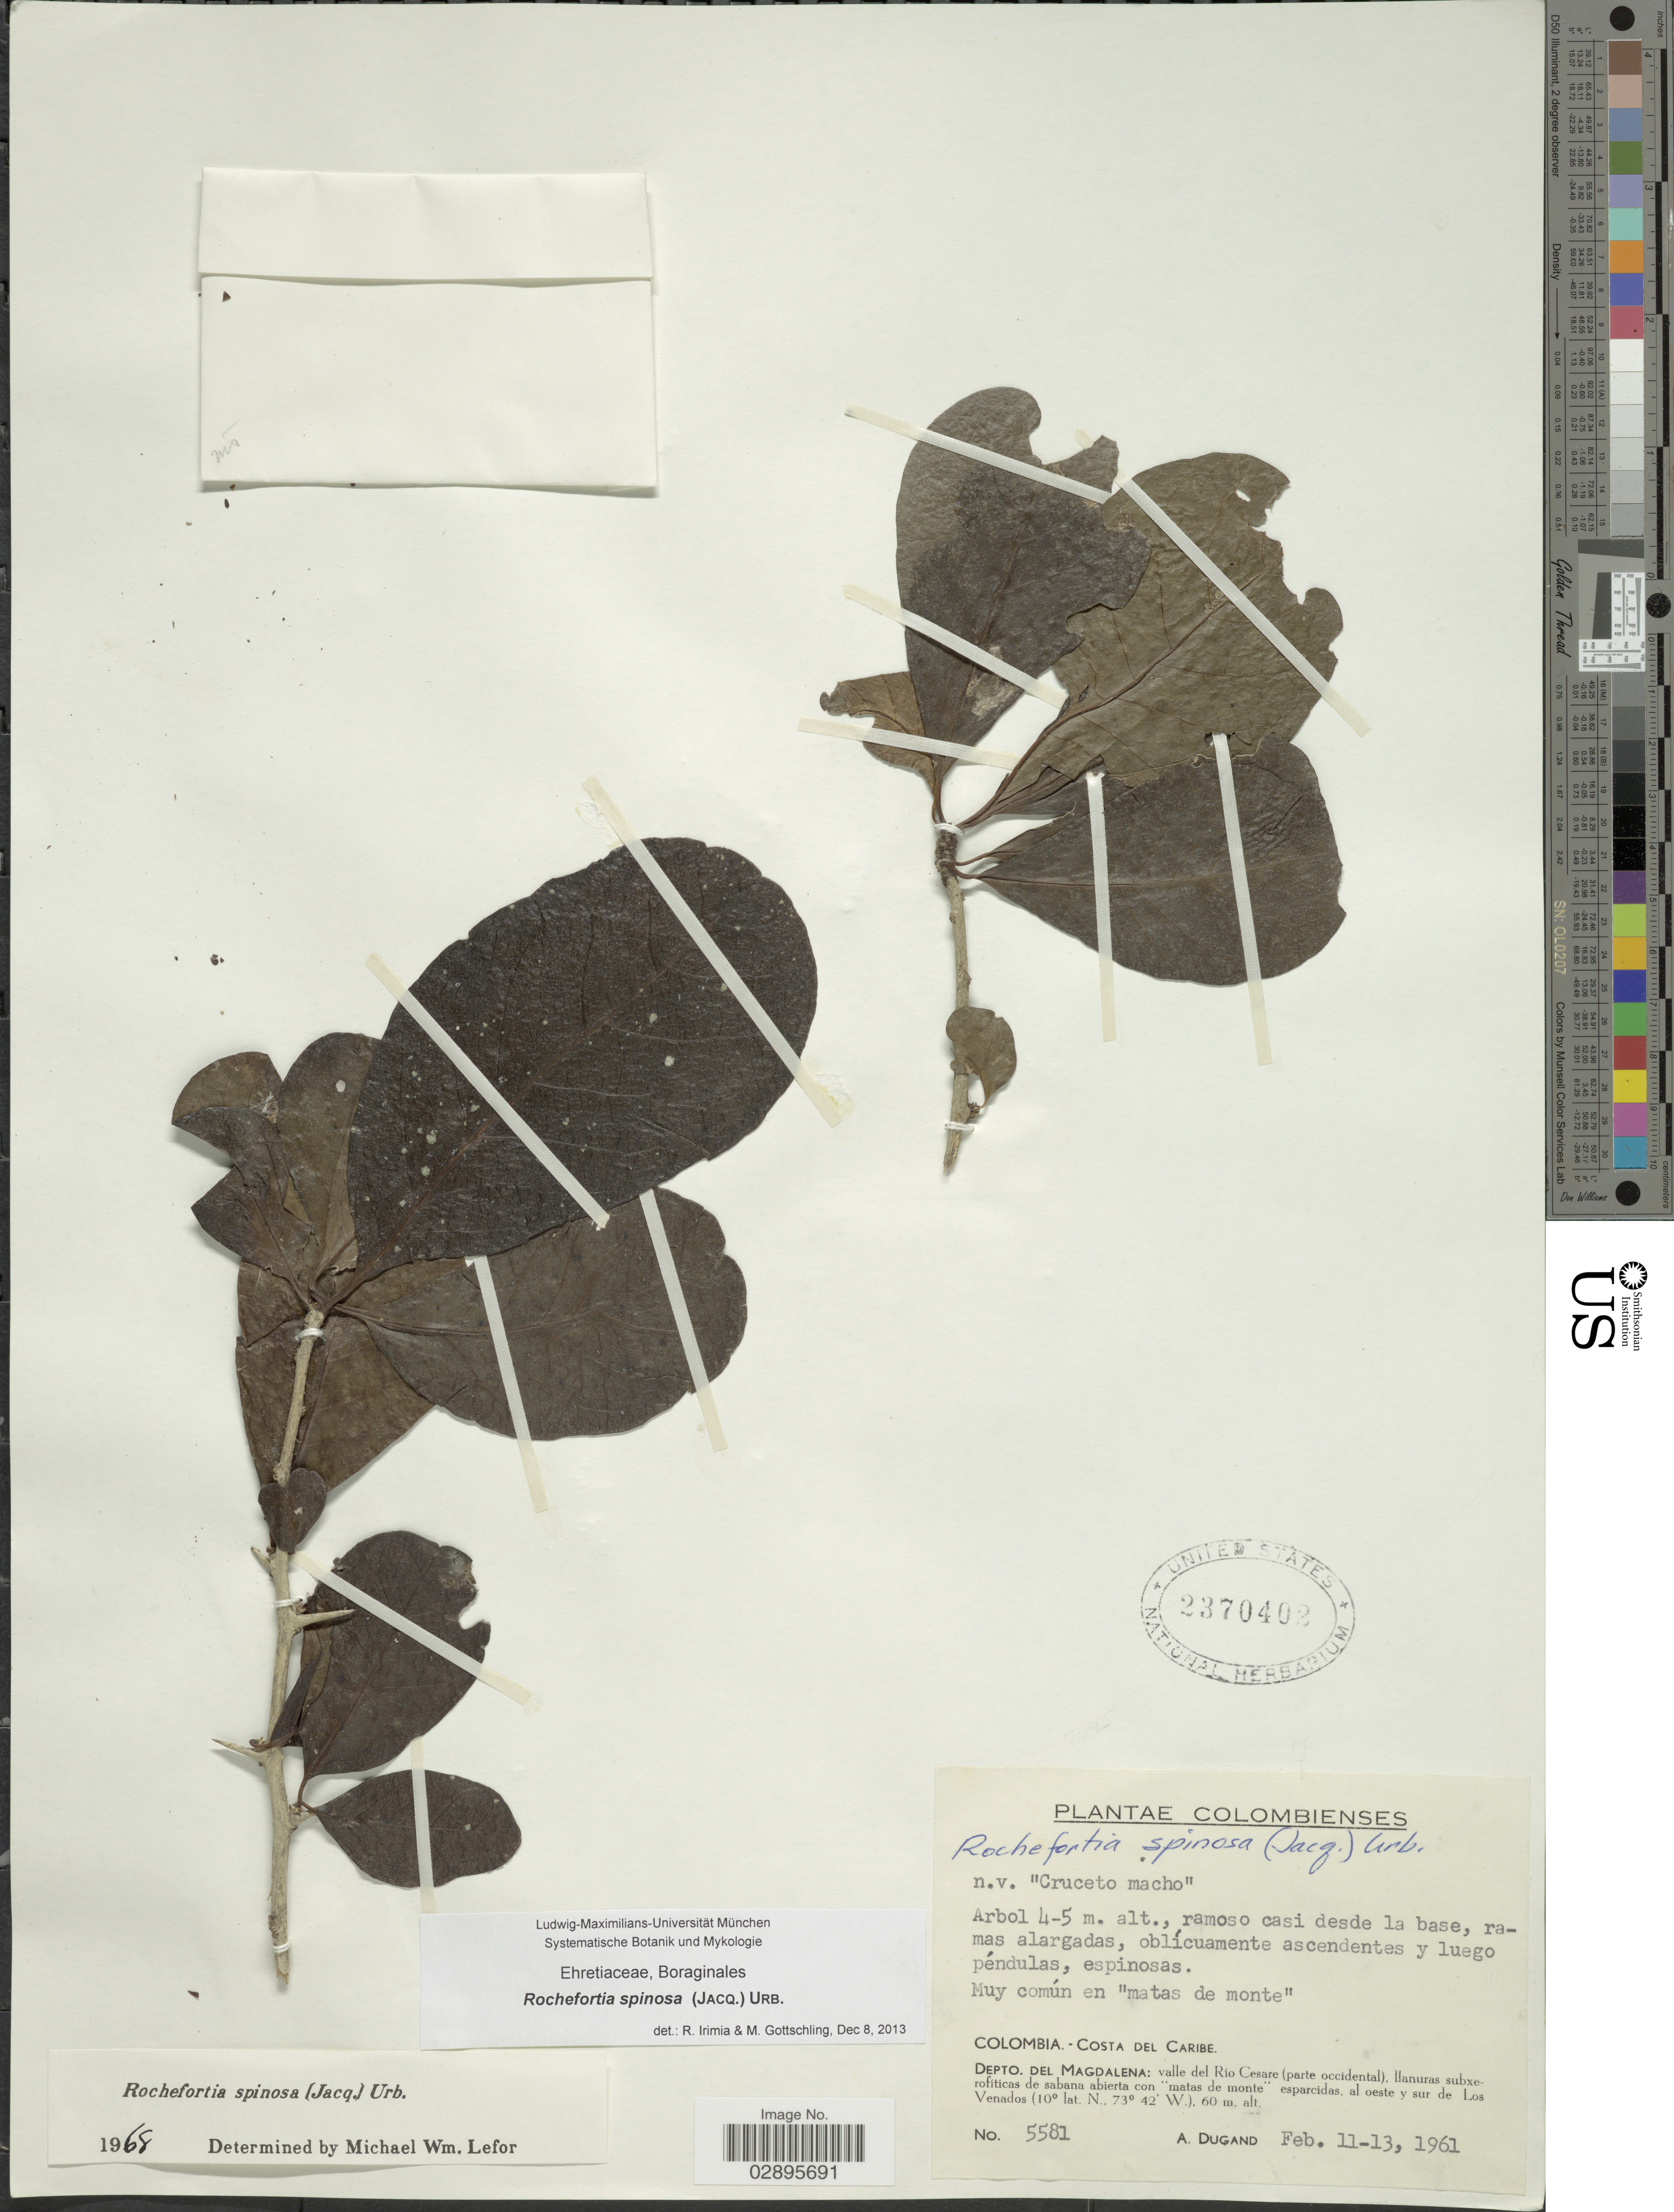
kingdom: Plantae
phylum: Tracheophyta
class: Magnoliopsida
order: Boraginales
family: Ehretiaceae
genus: Rochefortia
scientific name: Rochefortia spinosa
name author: (Jacq.) Urb.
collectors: A. Dugand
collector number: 5581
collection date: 1961-02-11/1961-02-13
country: Colombia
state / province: Magdalena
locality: Costa del Caribe. Depto. del Magdalena: valle del Río Cesare (parte occidental), llanuras subxerofíticas de sabana abierta con "matas de monte" esparcidas, al oeste y sur de Los Venados.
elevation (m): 60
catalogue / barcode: US 2370402